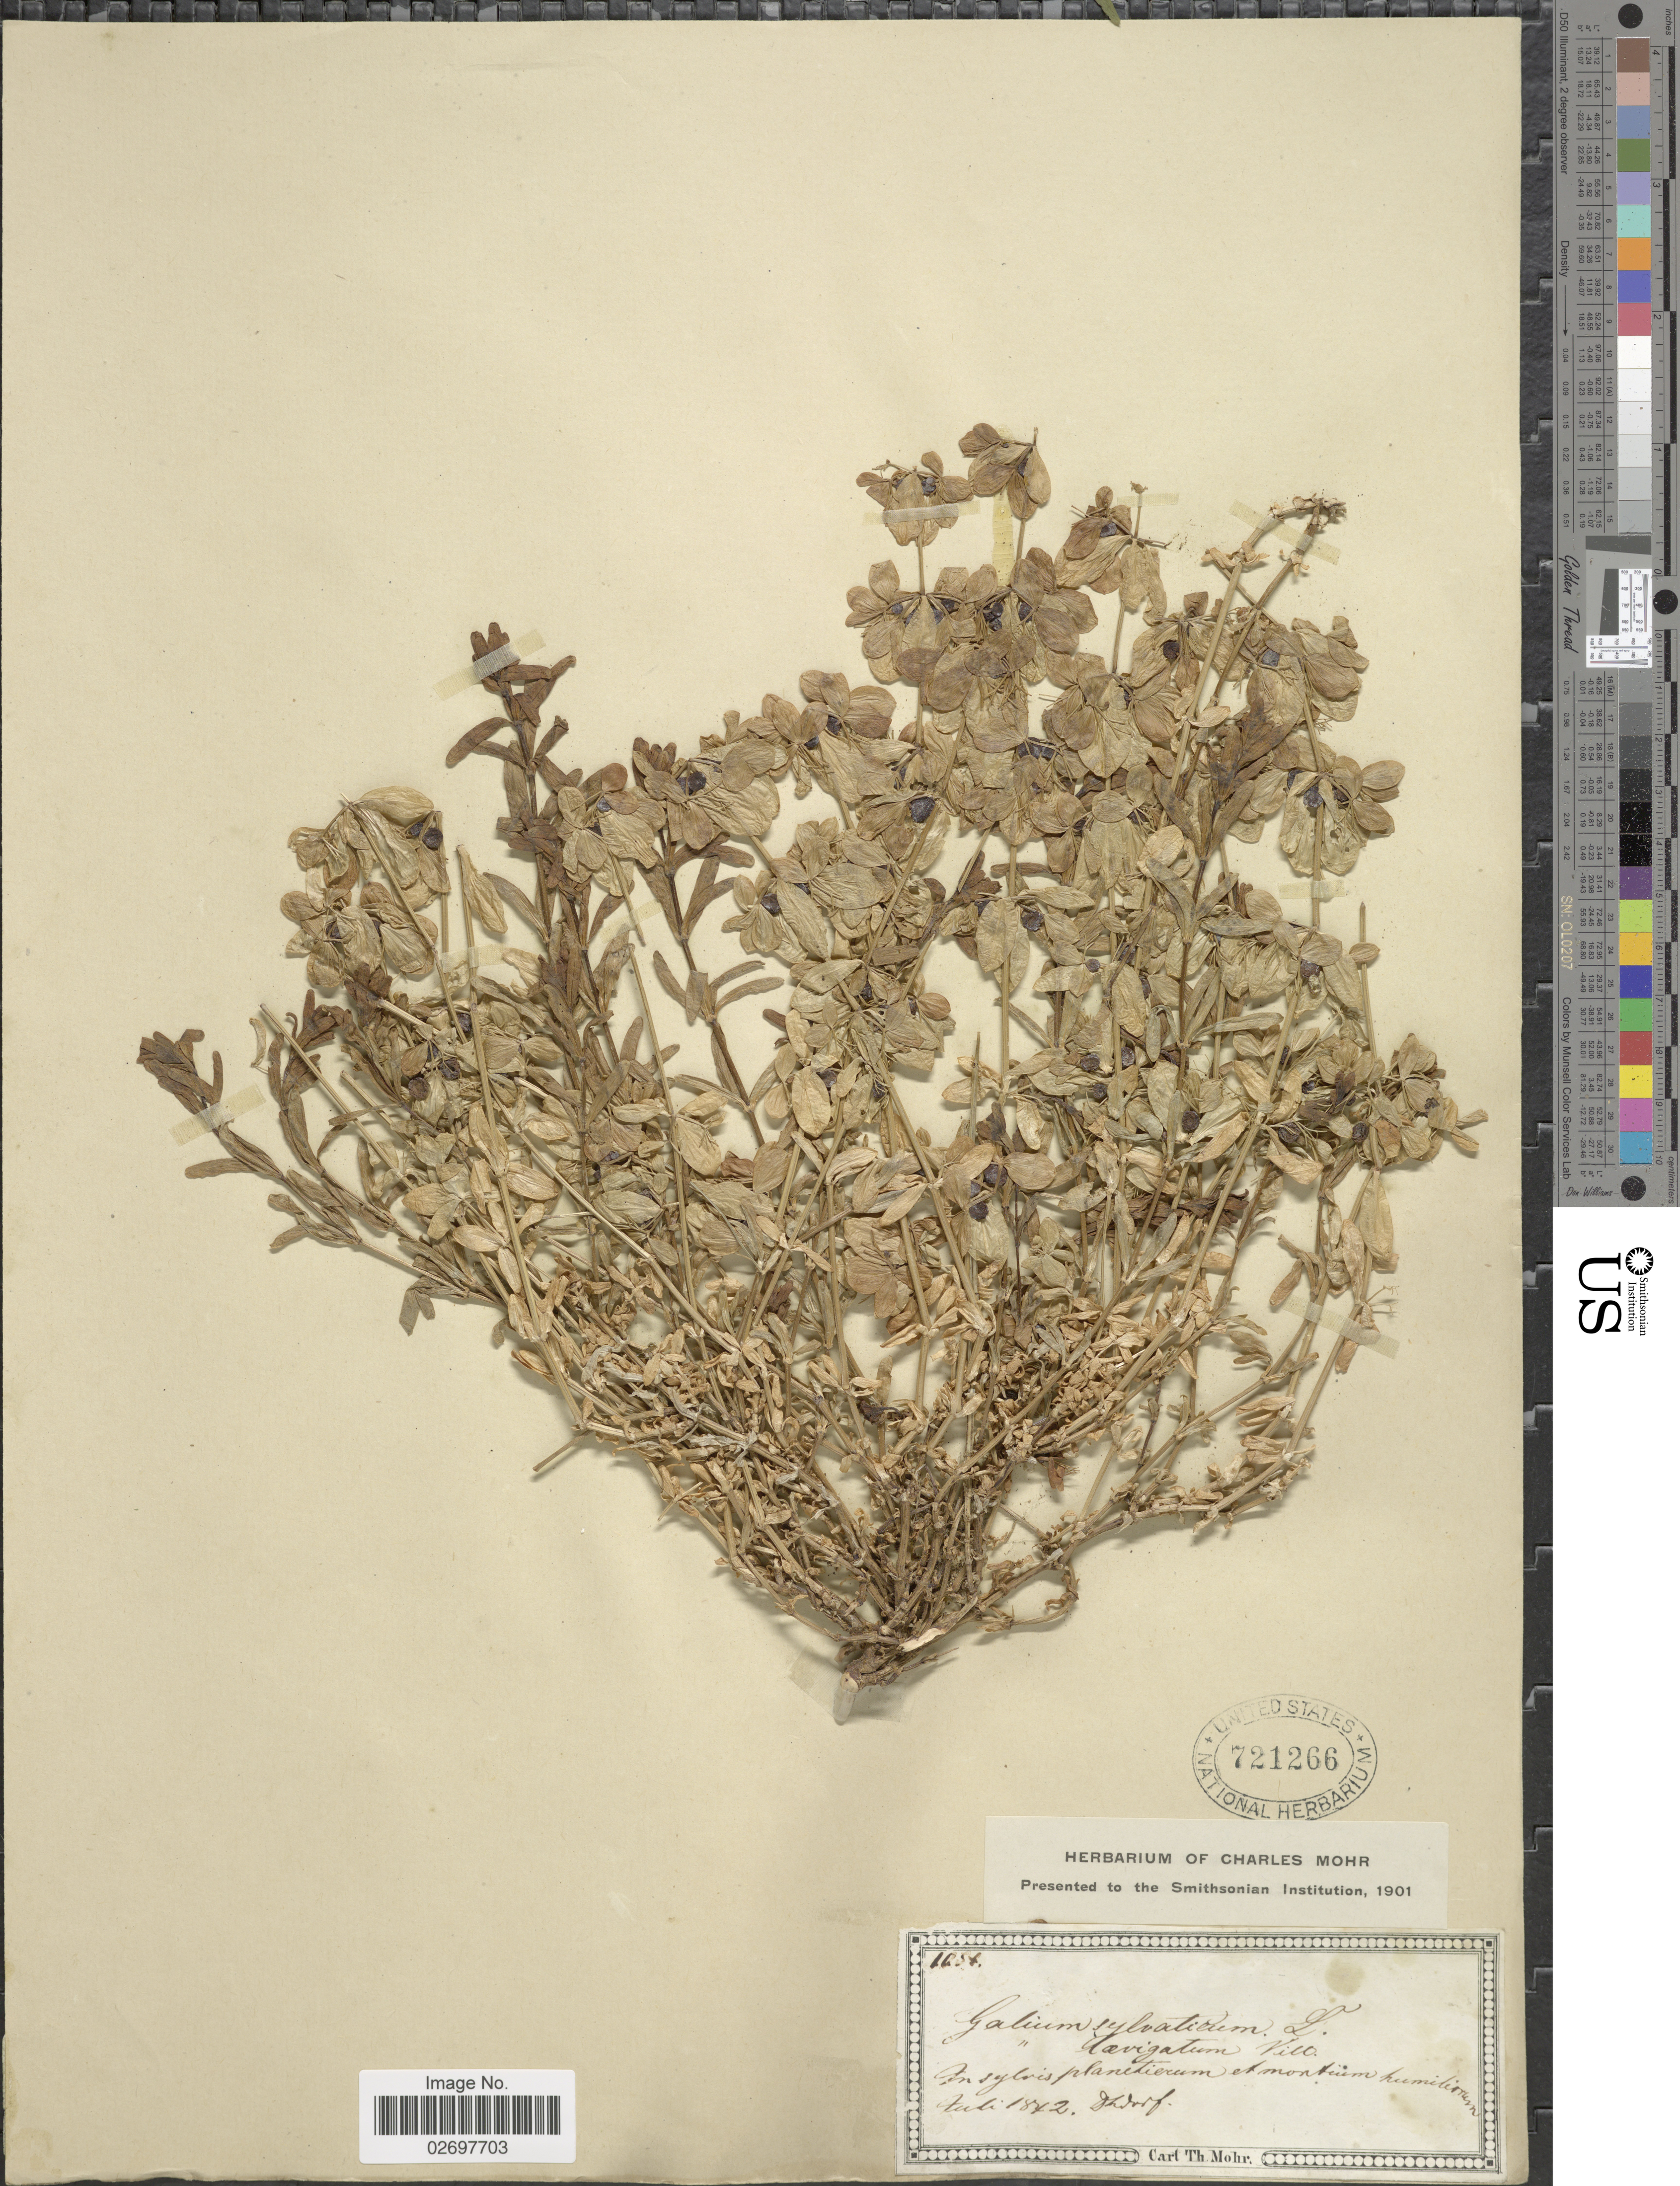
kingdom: Plantae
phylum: Tracheophyta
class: Magnoliopsida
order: Gentianales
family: Rubiaceae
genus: Galium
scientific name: Galium silvaticum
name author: L.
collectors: C. T. Mohr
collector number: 1654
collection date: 1842-07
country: Germany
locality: In sylvis planettierum montium humidis, Dhdorf [Ddorf/Dusseldorf?]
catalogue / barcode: US 721266